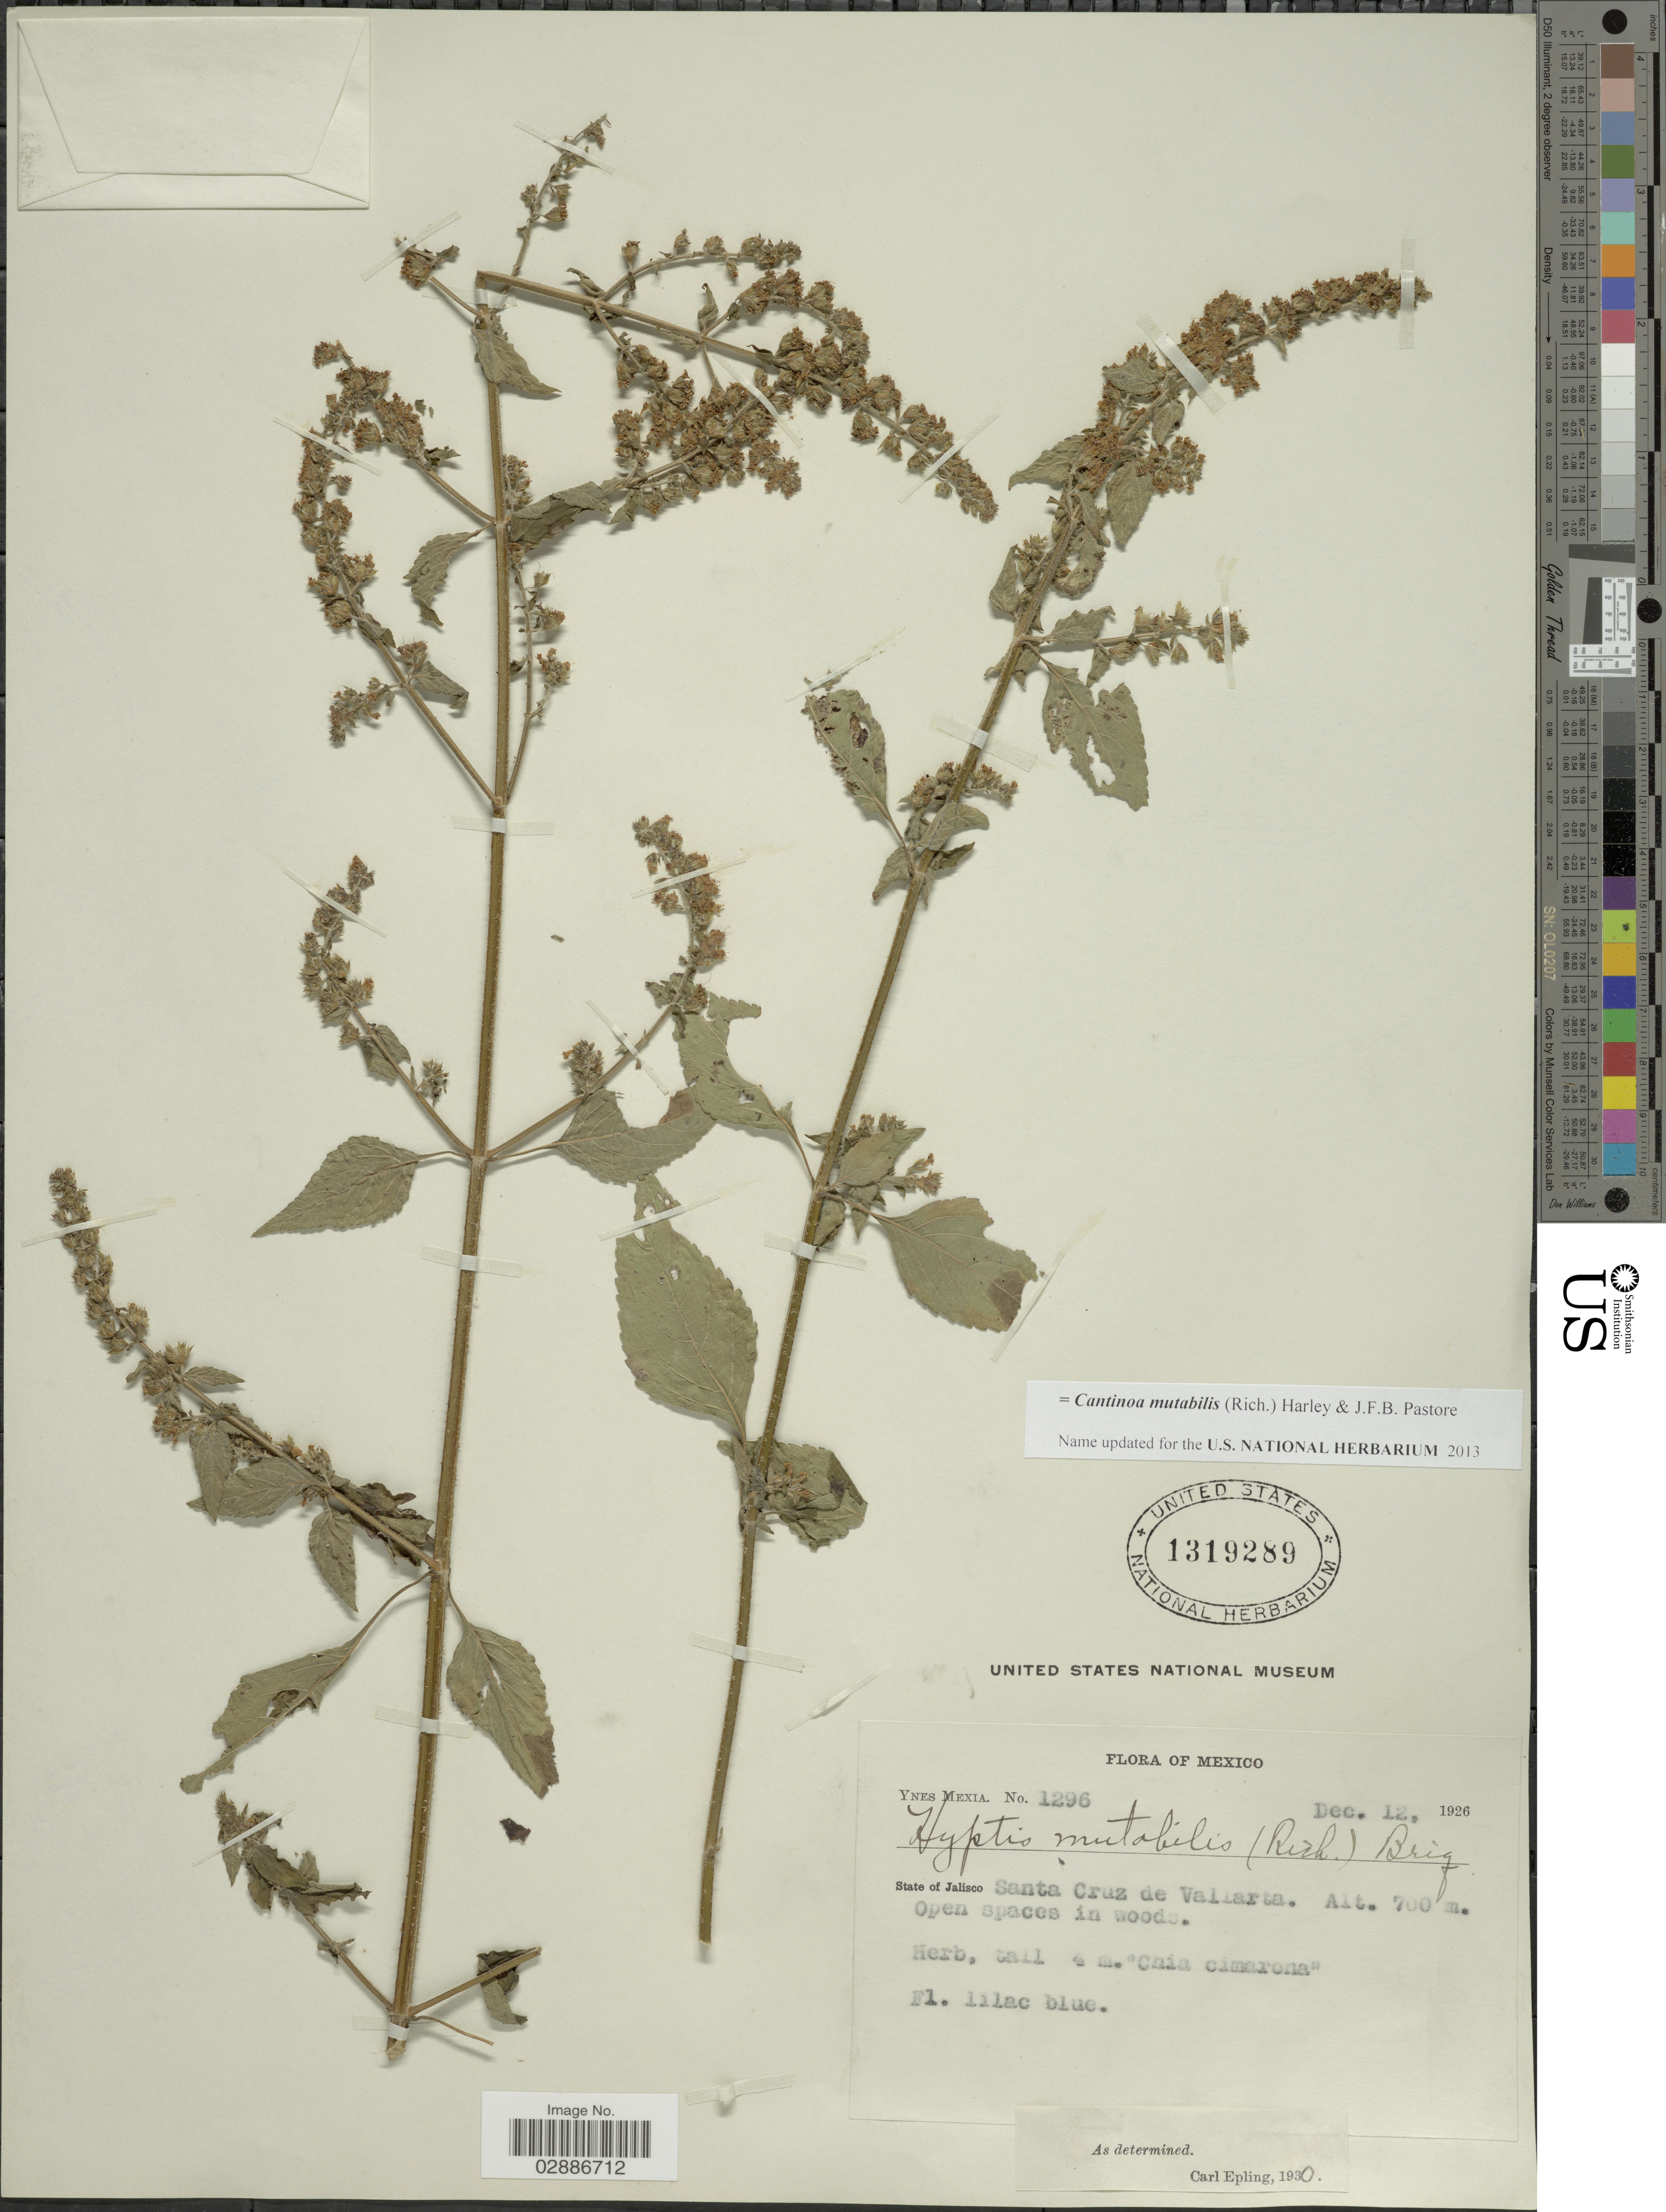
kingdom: Plantae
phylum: Tracheophyta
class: Magnoliopsida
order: Lamiales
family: Lamiaceae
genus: Cantinoa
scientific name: Cantinoa mutabilis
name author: (Epling) Harley & J.F.B. Pastore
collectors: Y. Mexia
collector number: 1296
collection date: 1926-12-12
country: Mexico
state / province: Jalisco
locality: Santa Cruz de Vallarta.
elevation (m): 700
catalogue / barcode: US 1319289